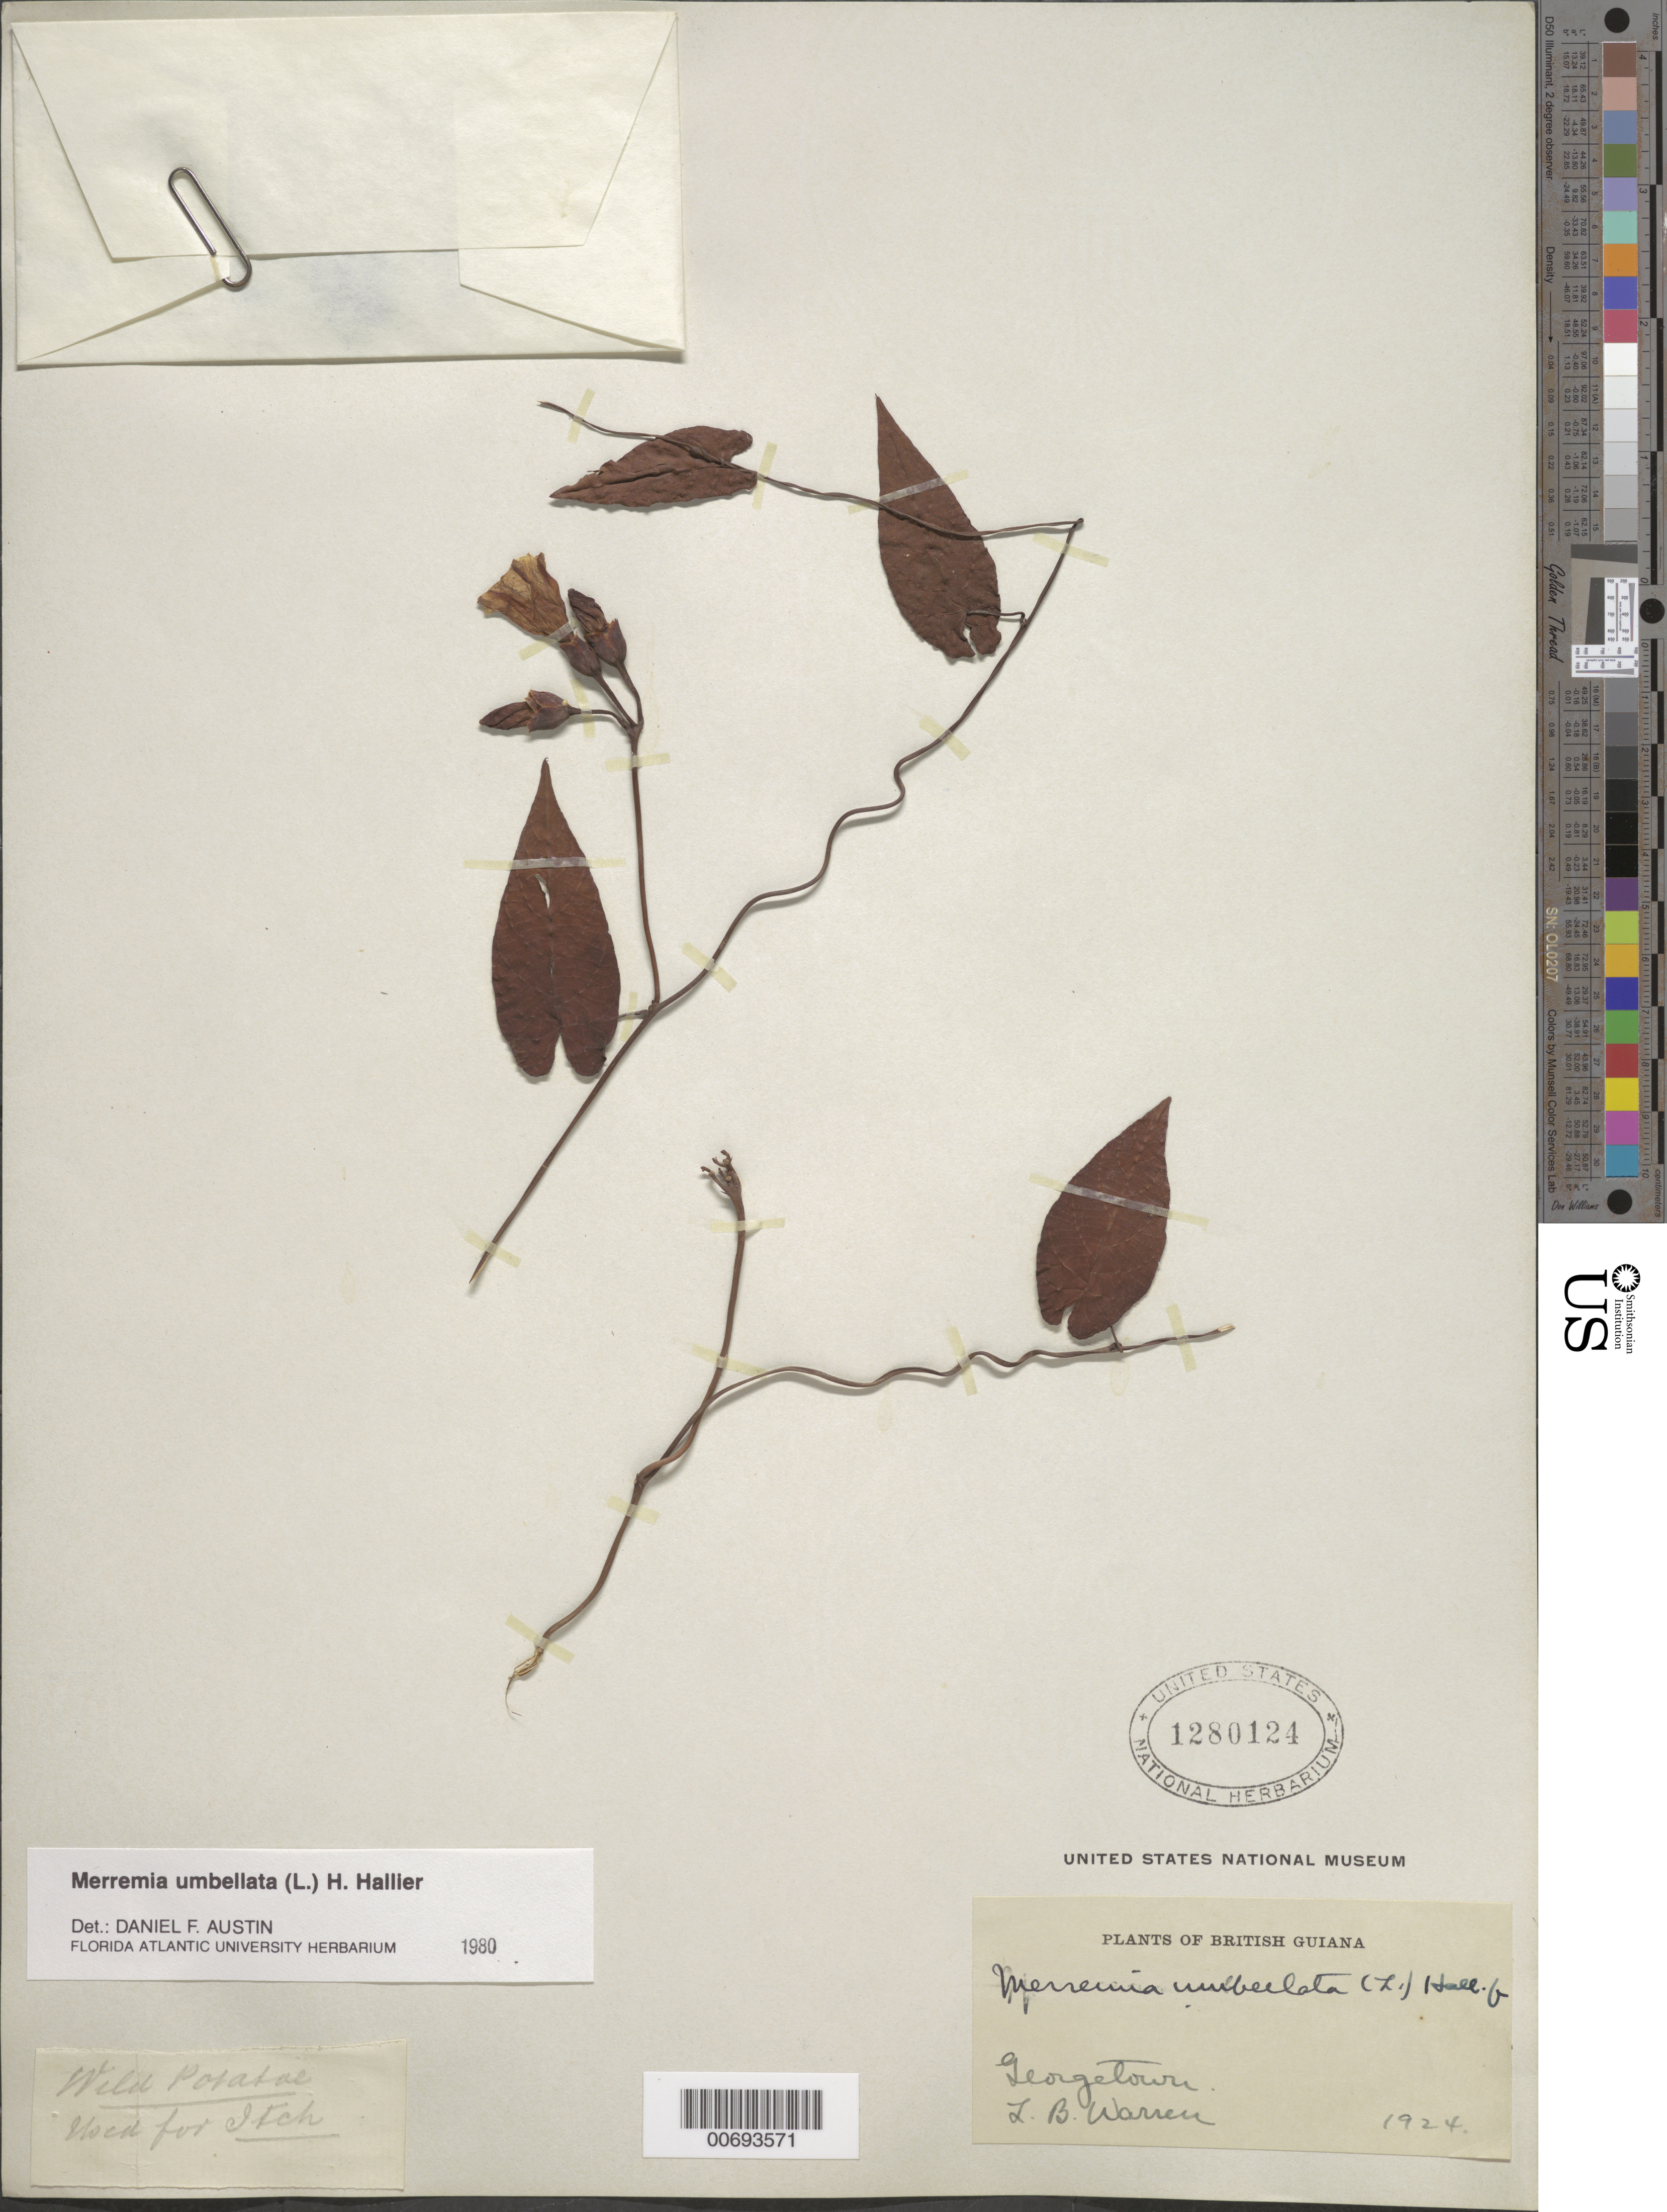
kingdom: Plantae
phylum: Tracheophyta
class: Magnoliopsida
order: Solanales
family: Convolvulaceae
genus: Camonea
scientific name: Camonea umbellata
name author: (L.) A. R. Simões & Staples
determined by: Strong, Mark T., (BOT), Smithsonian Institution - National Museum of Natural History (UNITED STATES)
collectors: L. Warren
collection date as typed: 1924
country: Guyana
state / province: Demerara-Mahaica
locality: Georgetown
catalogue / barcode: US 1280124